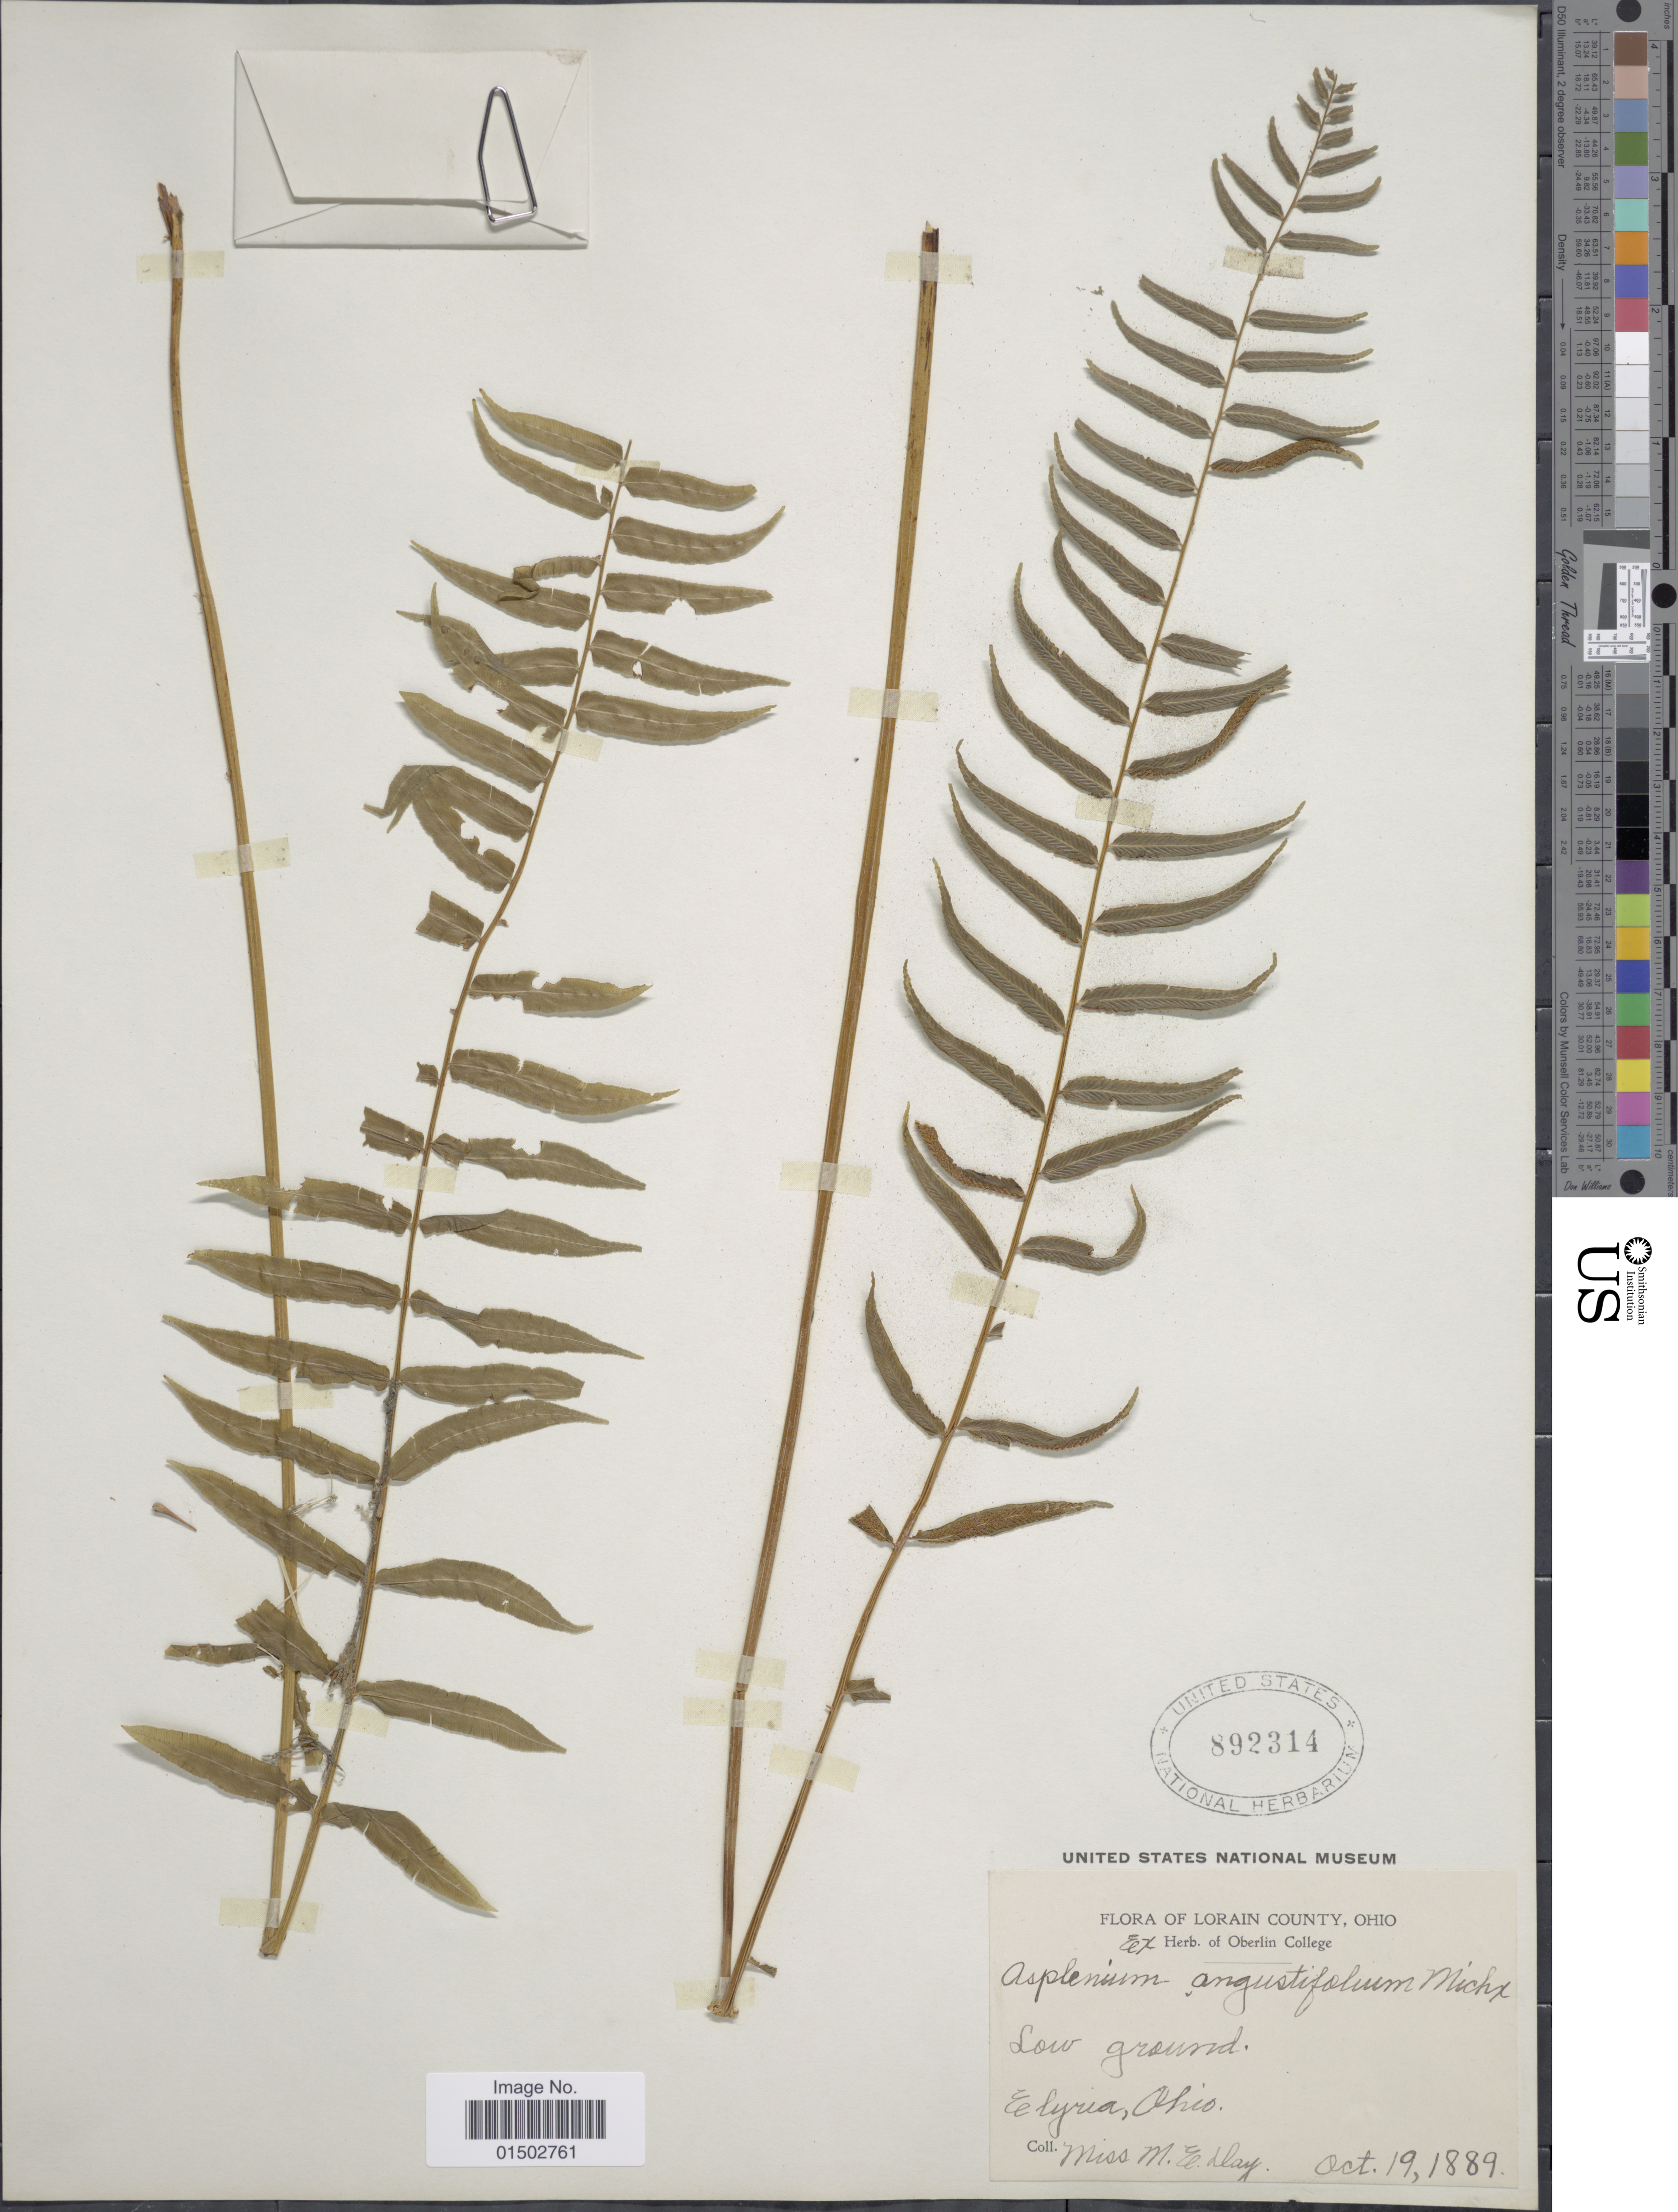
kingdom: Plantae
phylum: Tracheophyta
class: Polypodiopsida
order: Polypodiales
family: Diplaziopsidaceae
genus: Homalosorus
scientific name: Homalosorus pycnocarpos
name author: (Spreng.) Pic. Serm.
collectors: M. Day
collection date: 1889-10-19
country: United States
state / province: Ohio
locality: Lorain County, Elyria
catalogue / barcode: US 892314